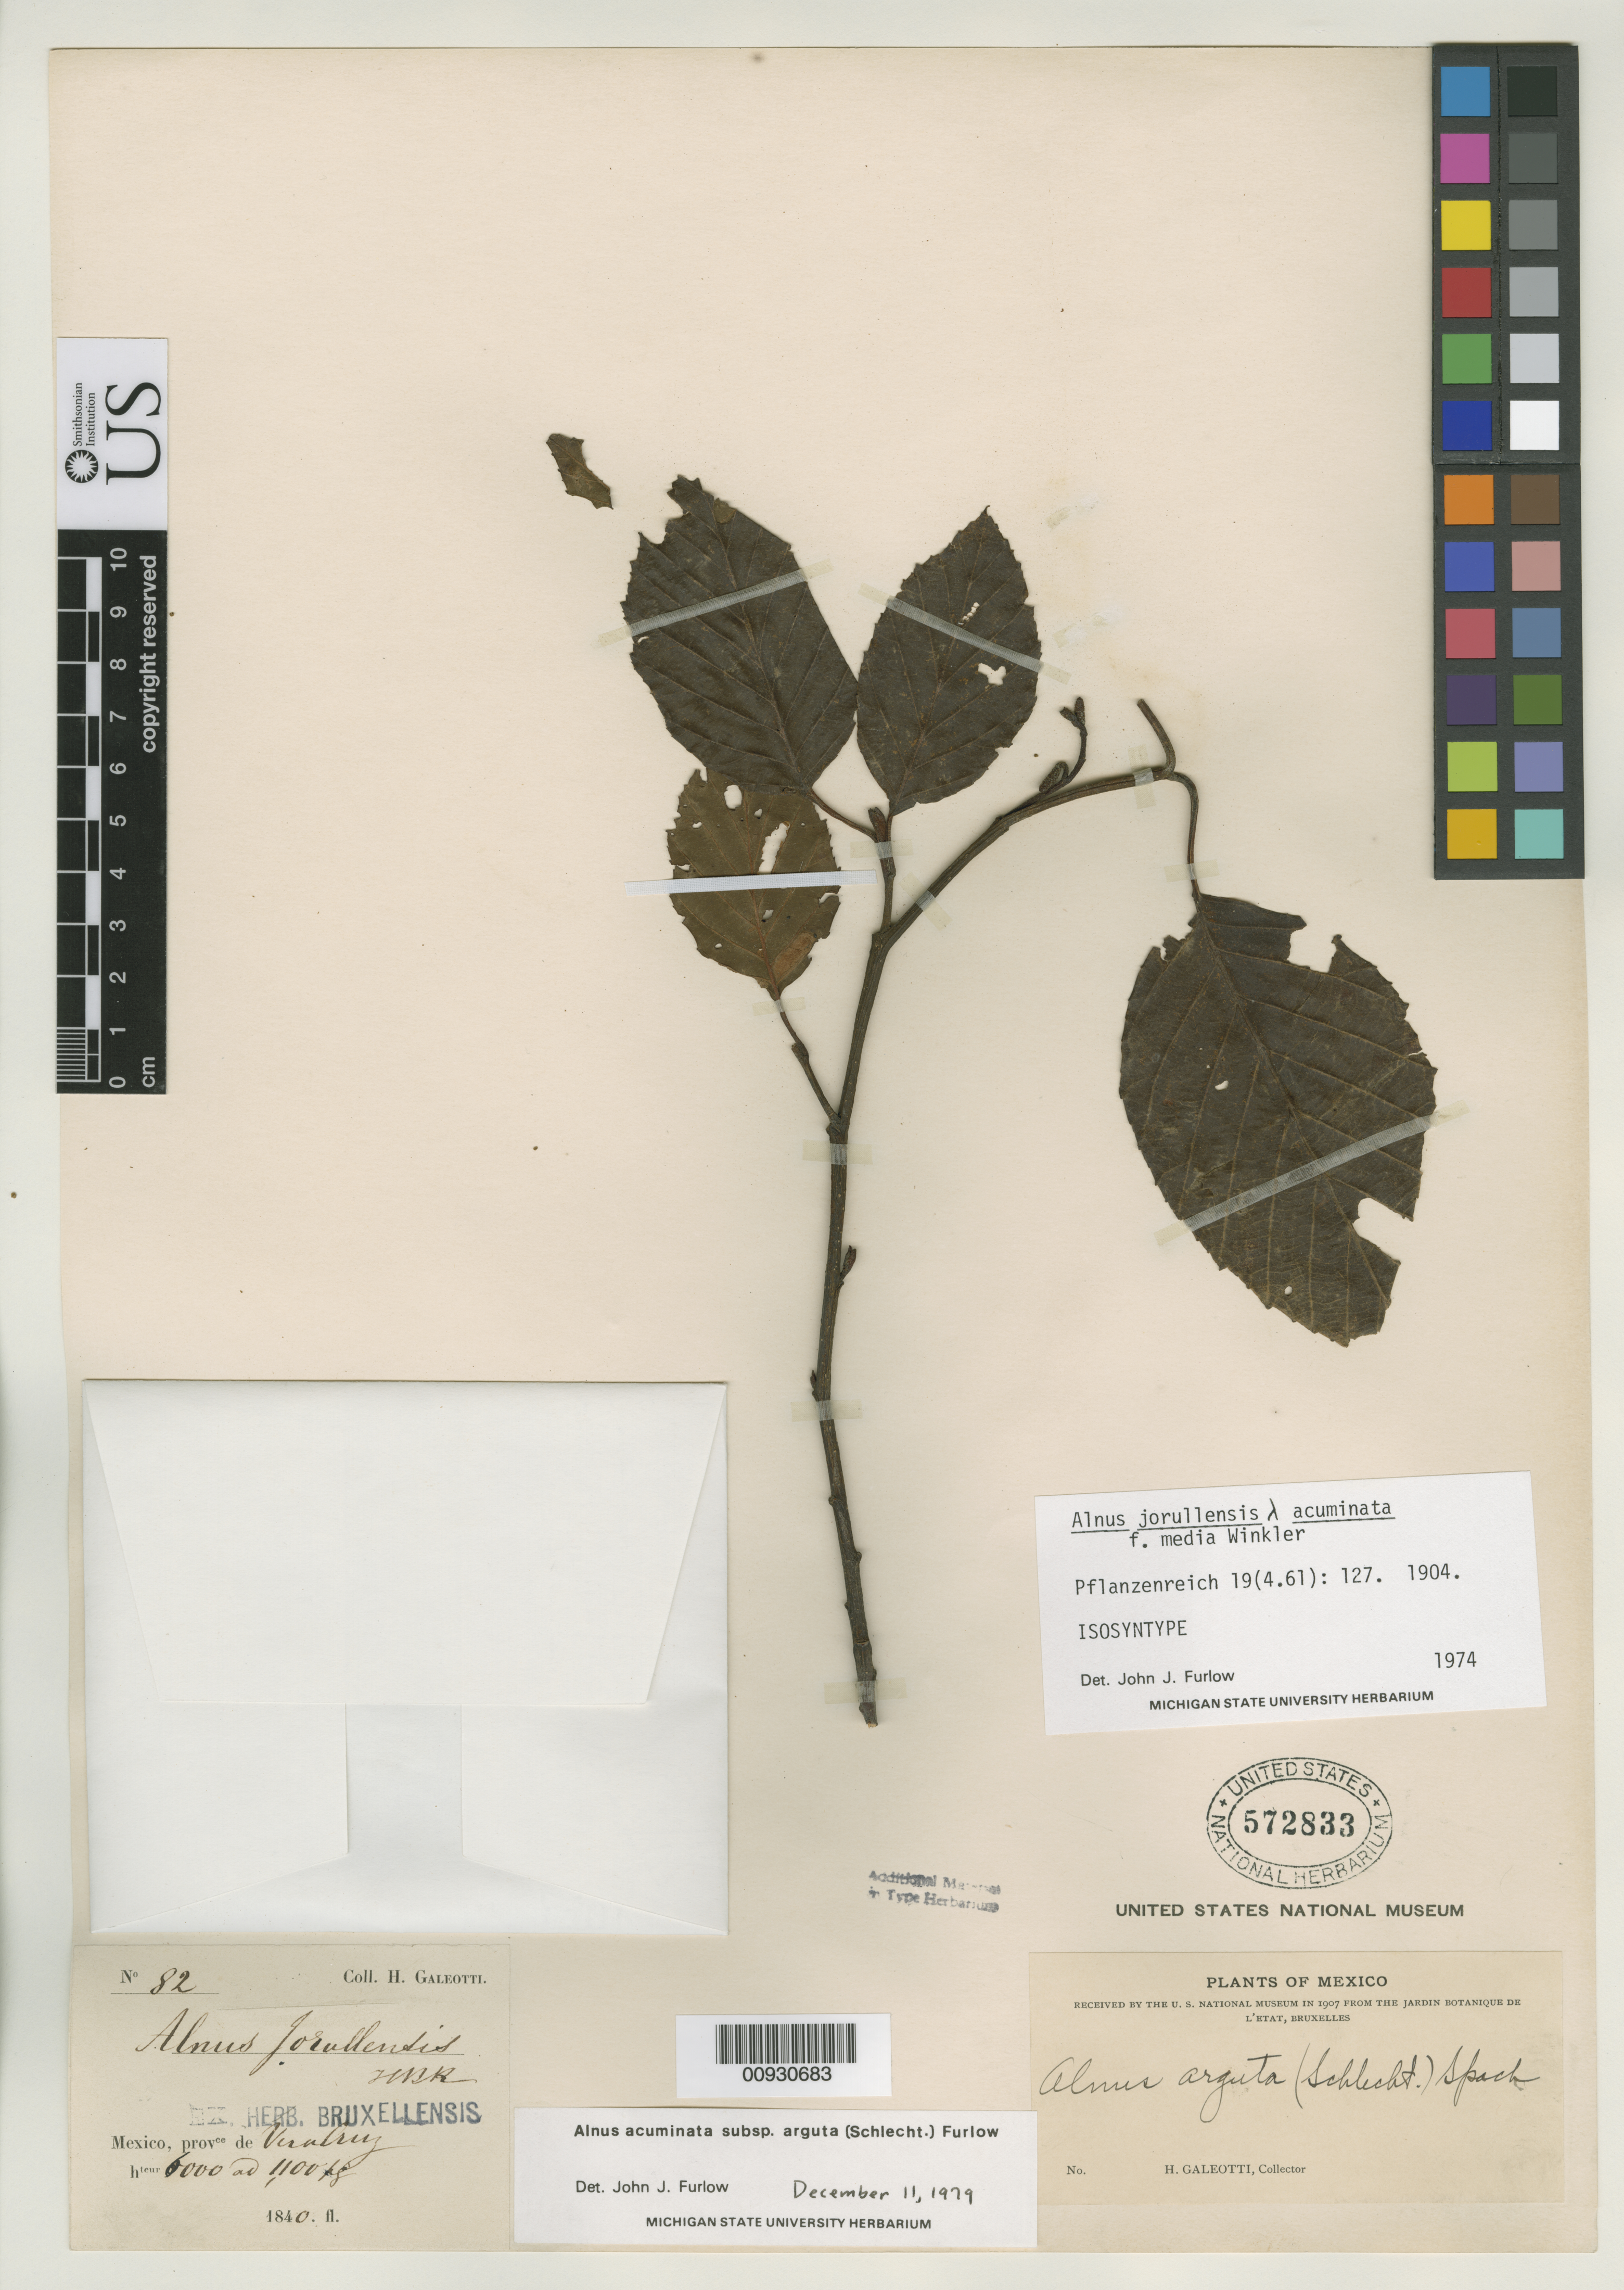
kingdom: Plantae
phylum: Tracheophyta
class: Magnoliopsida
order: Fagales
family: Betulaceae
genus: Alnus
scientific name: Alnus jorullensis f. media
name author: H. Winkl. in Engl.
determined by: Furlow, J. J.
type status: Isosyntype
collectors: H. G. Galeotti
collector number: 82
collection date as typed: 1840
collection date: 1840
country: Mexico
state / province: Veracruz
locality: Prov. de Vera Cruz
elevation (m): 1829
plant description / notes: Additional syntypes are filed under Alnus glabrata Fern. According to Furlow (1979) the syntypes of A. jorullensis f. media represent 3 taxa: A. acuminata subsp. acuminata, A. acuminata subsp. arguta, & A. acuminata subsp. glabrata.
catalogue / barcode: US 572833